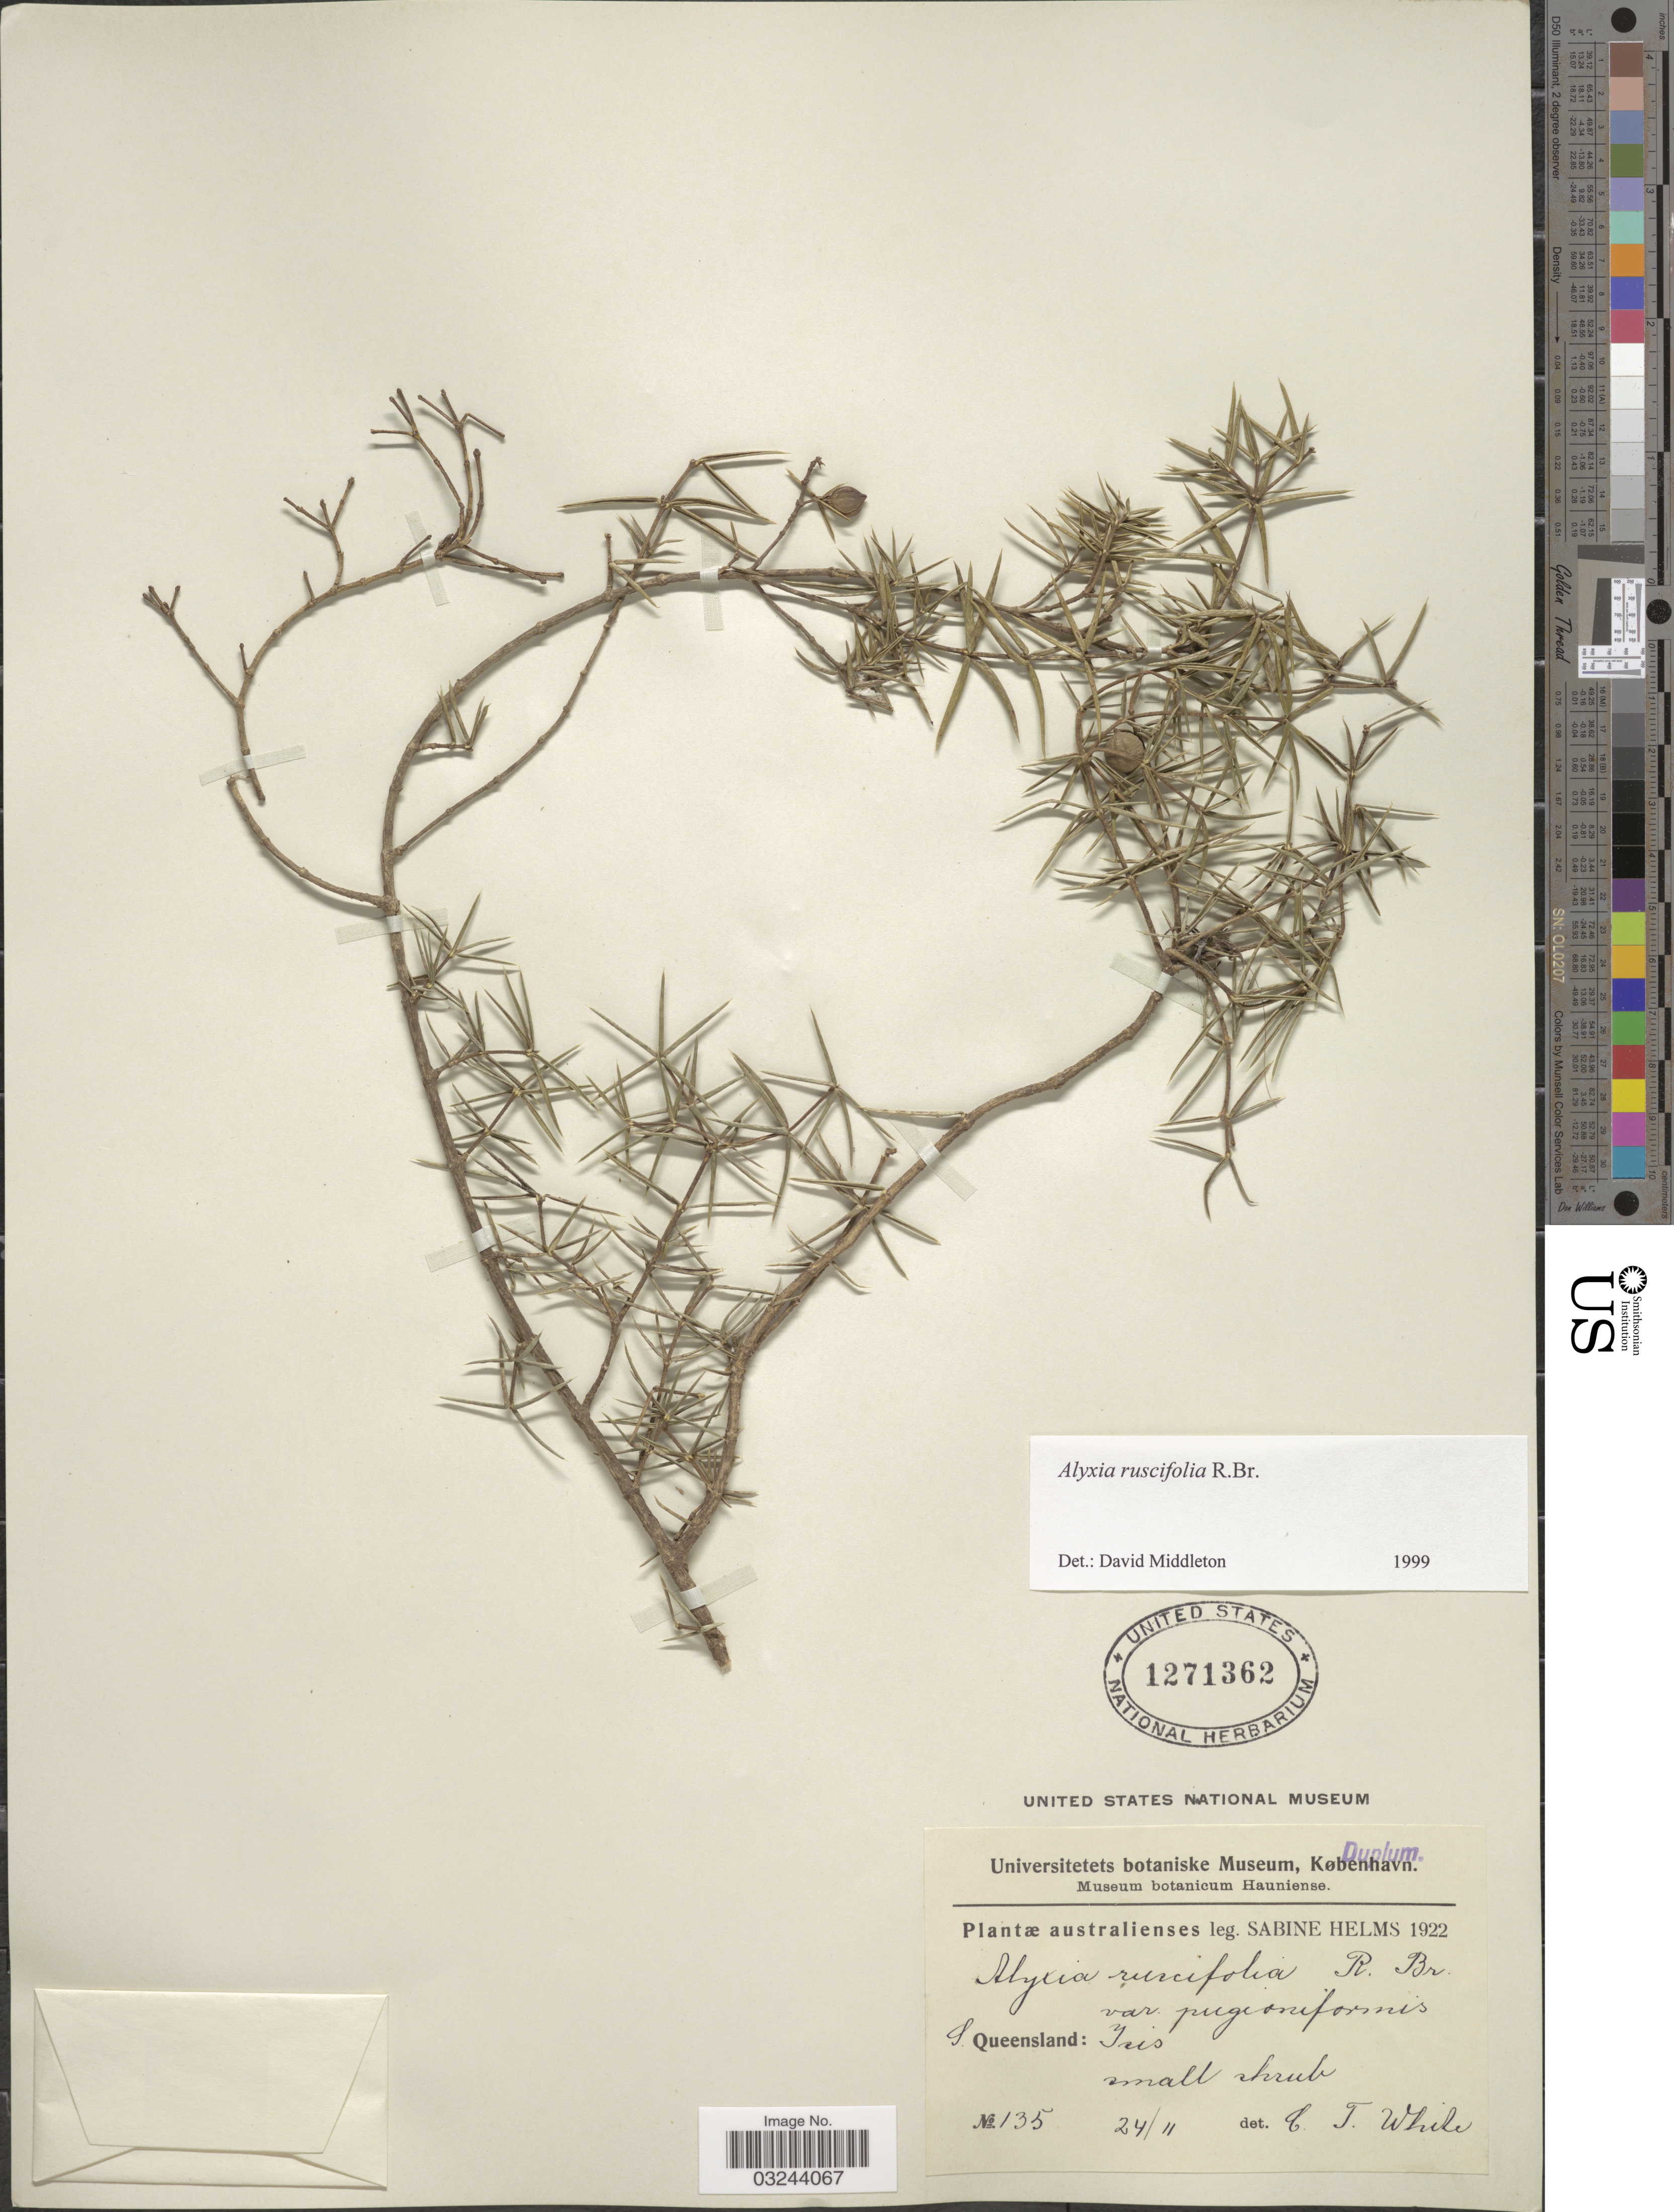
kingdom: Plantae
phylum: Tracheophyta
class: Magnoliopsida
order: Gentianales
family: Apocynaceae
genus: Alyxia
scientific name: Alyxia ruscifolia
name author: R. Br.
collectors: S. Helms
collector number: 135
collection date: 1922-11-24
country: Australia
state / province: Queensland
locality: S. Queensland: Iris.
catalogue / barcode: US 1271362